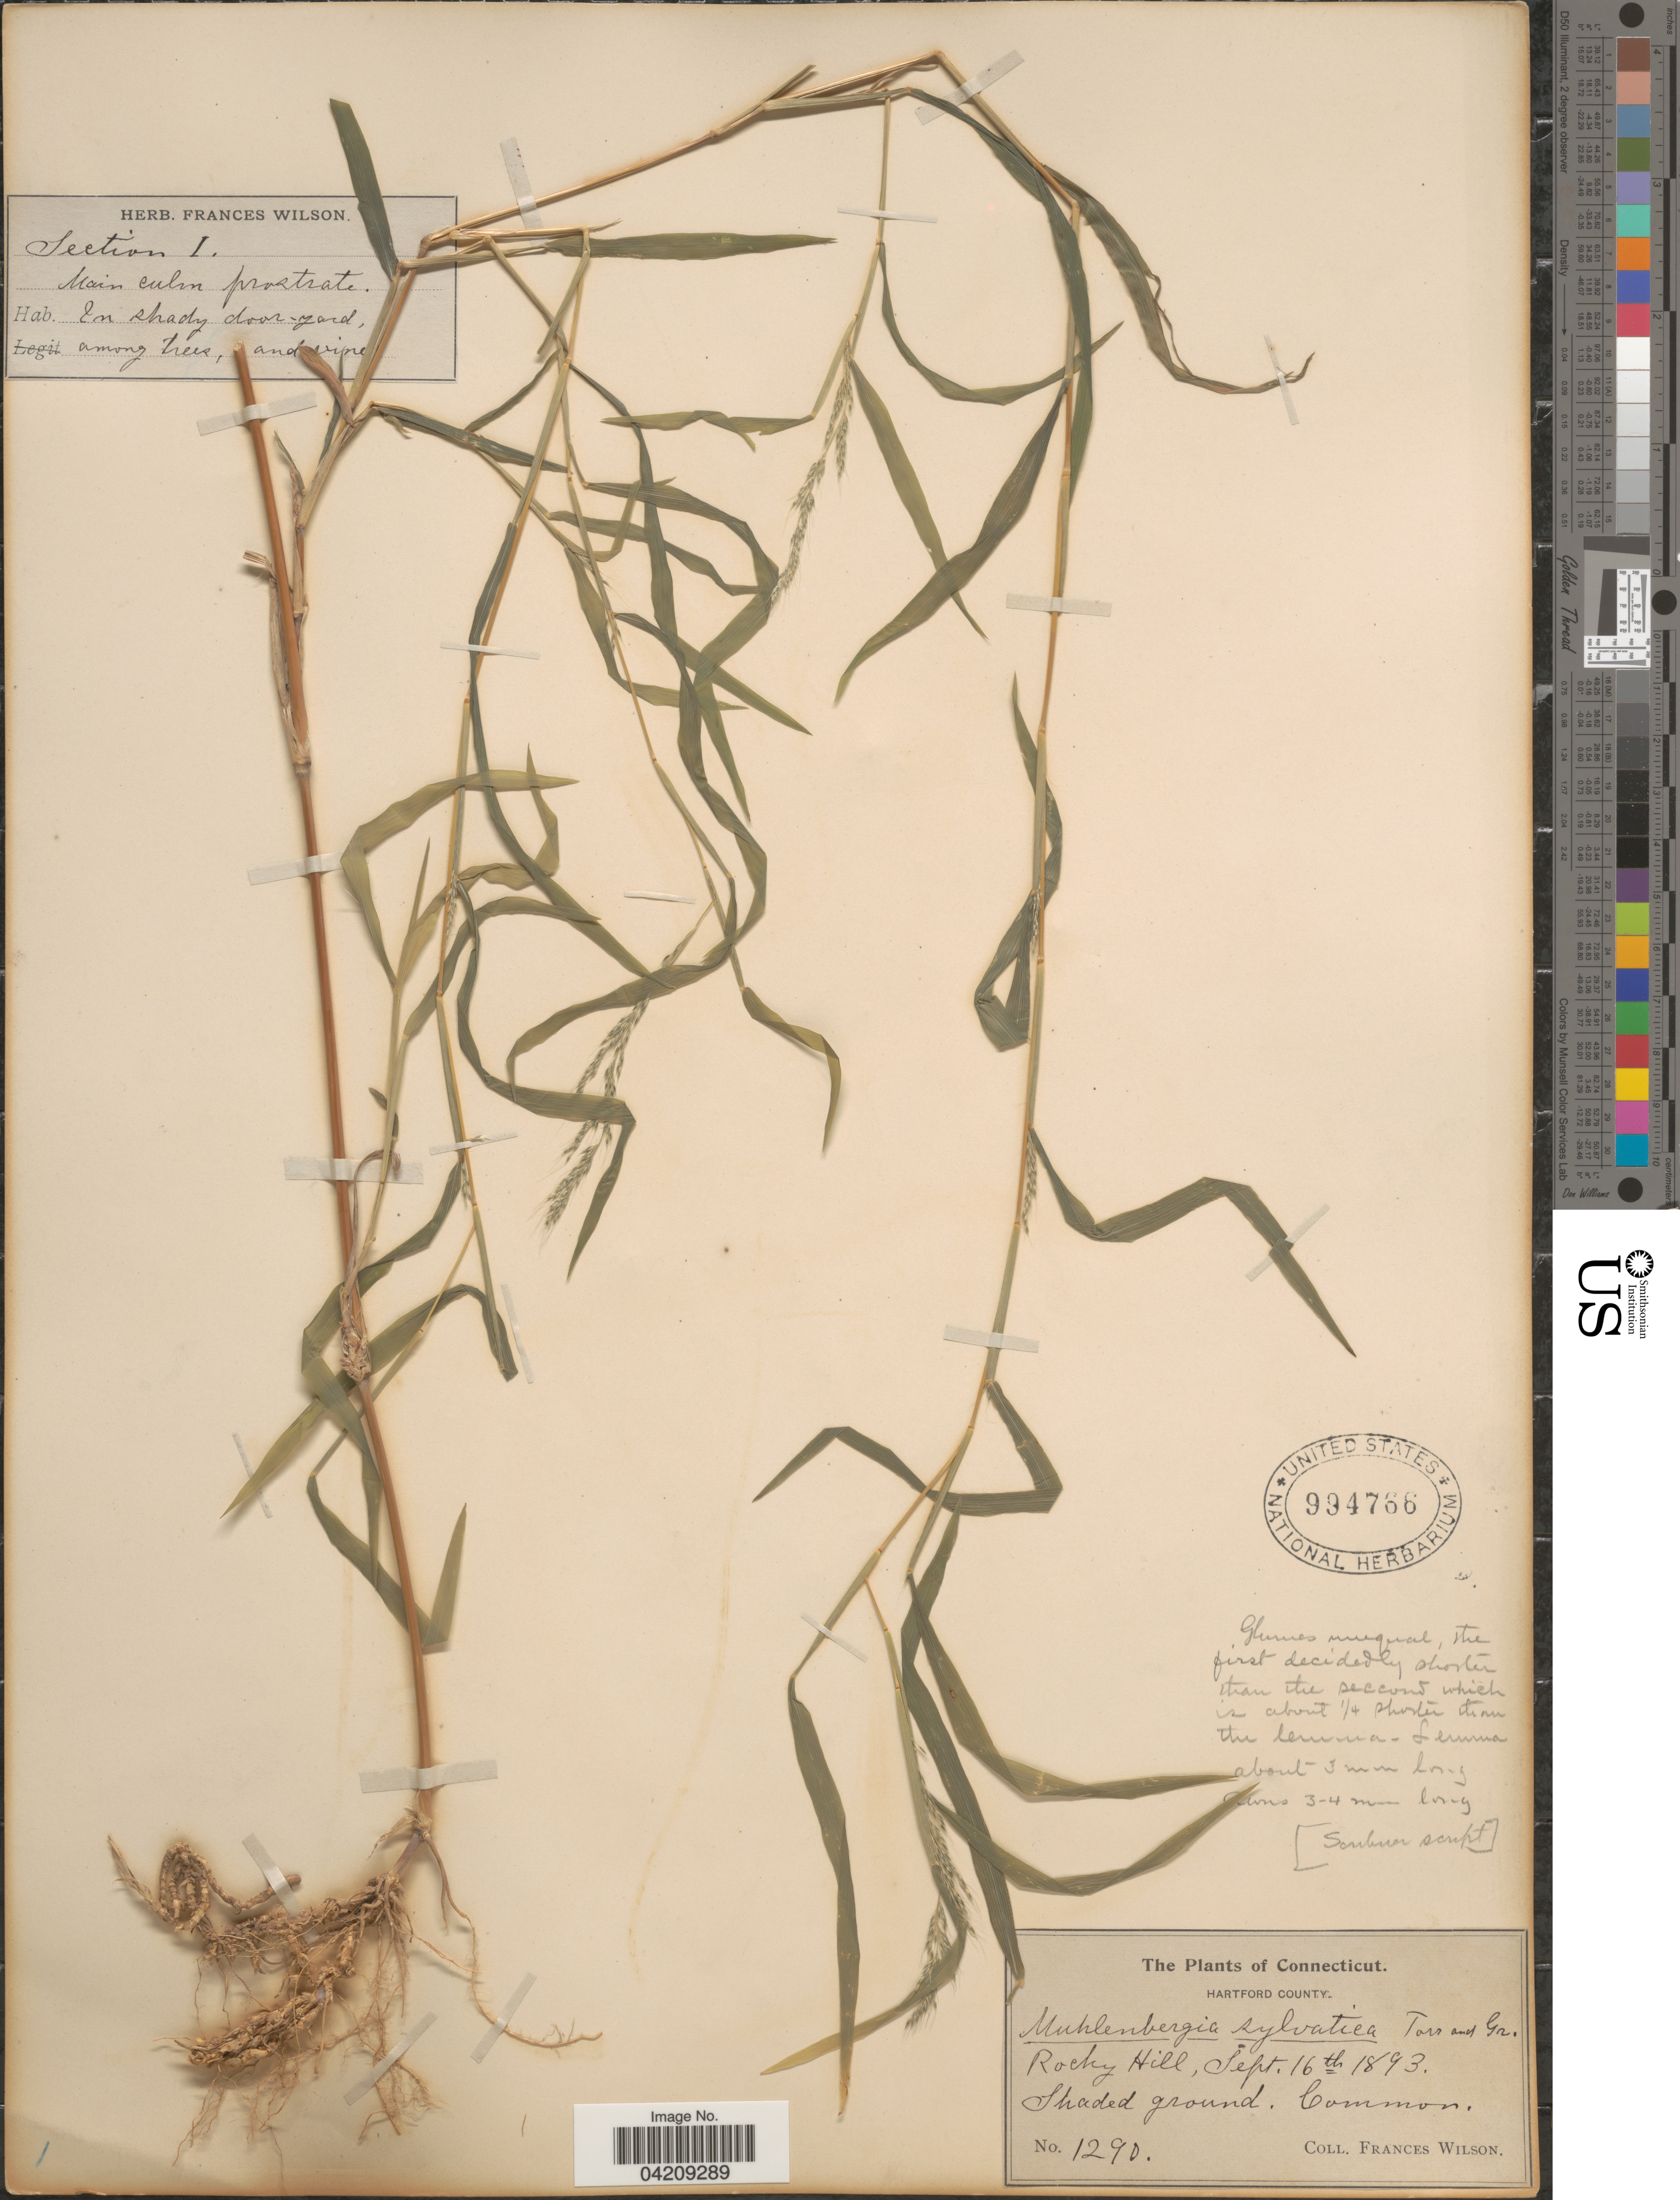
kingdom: Plantae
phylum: Tracheophyta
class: Liliopsida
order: Poales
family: Poaceae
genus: Muhlenbergia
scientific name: Muhlenbergia frondosa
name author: (Poir.) Fernald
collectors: F. D. Wilson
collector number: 1290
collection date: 1893-09-16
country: United States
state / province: Connecticut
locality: Hartford County. Rocky Hill. Common.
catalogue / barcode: US 994766